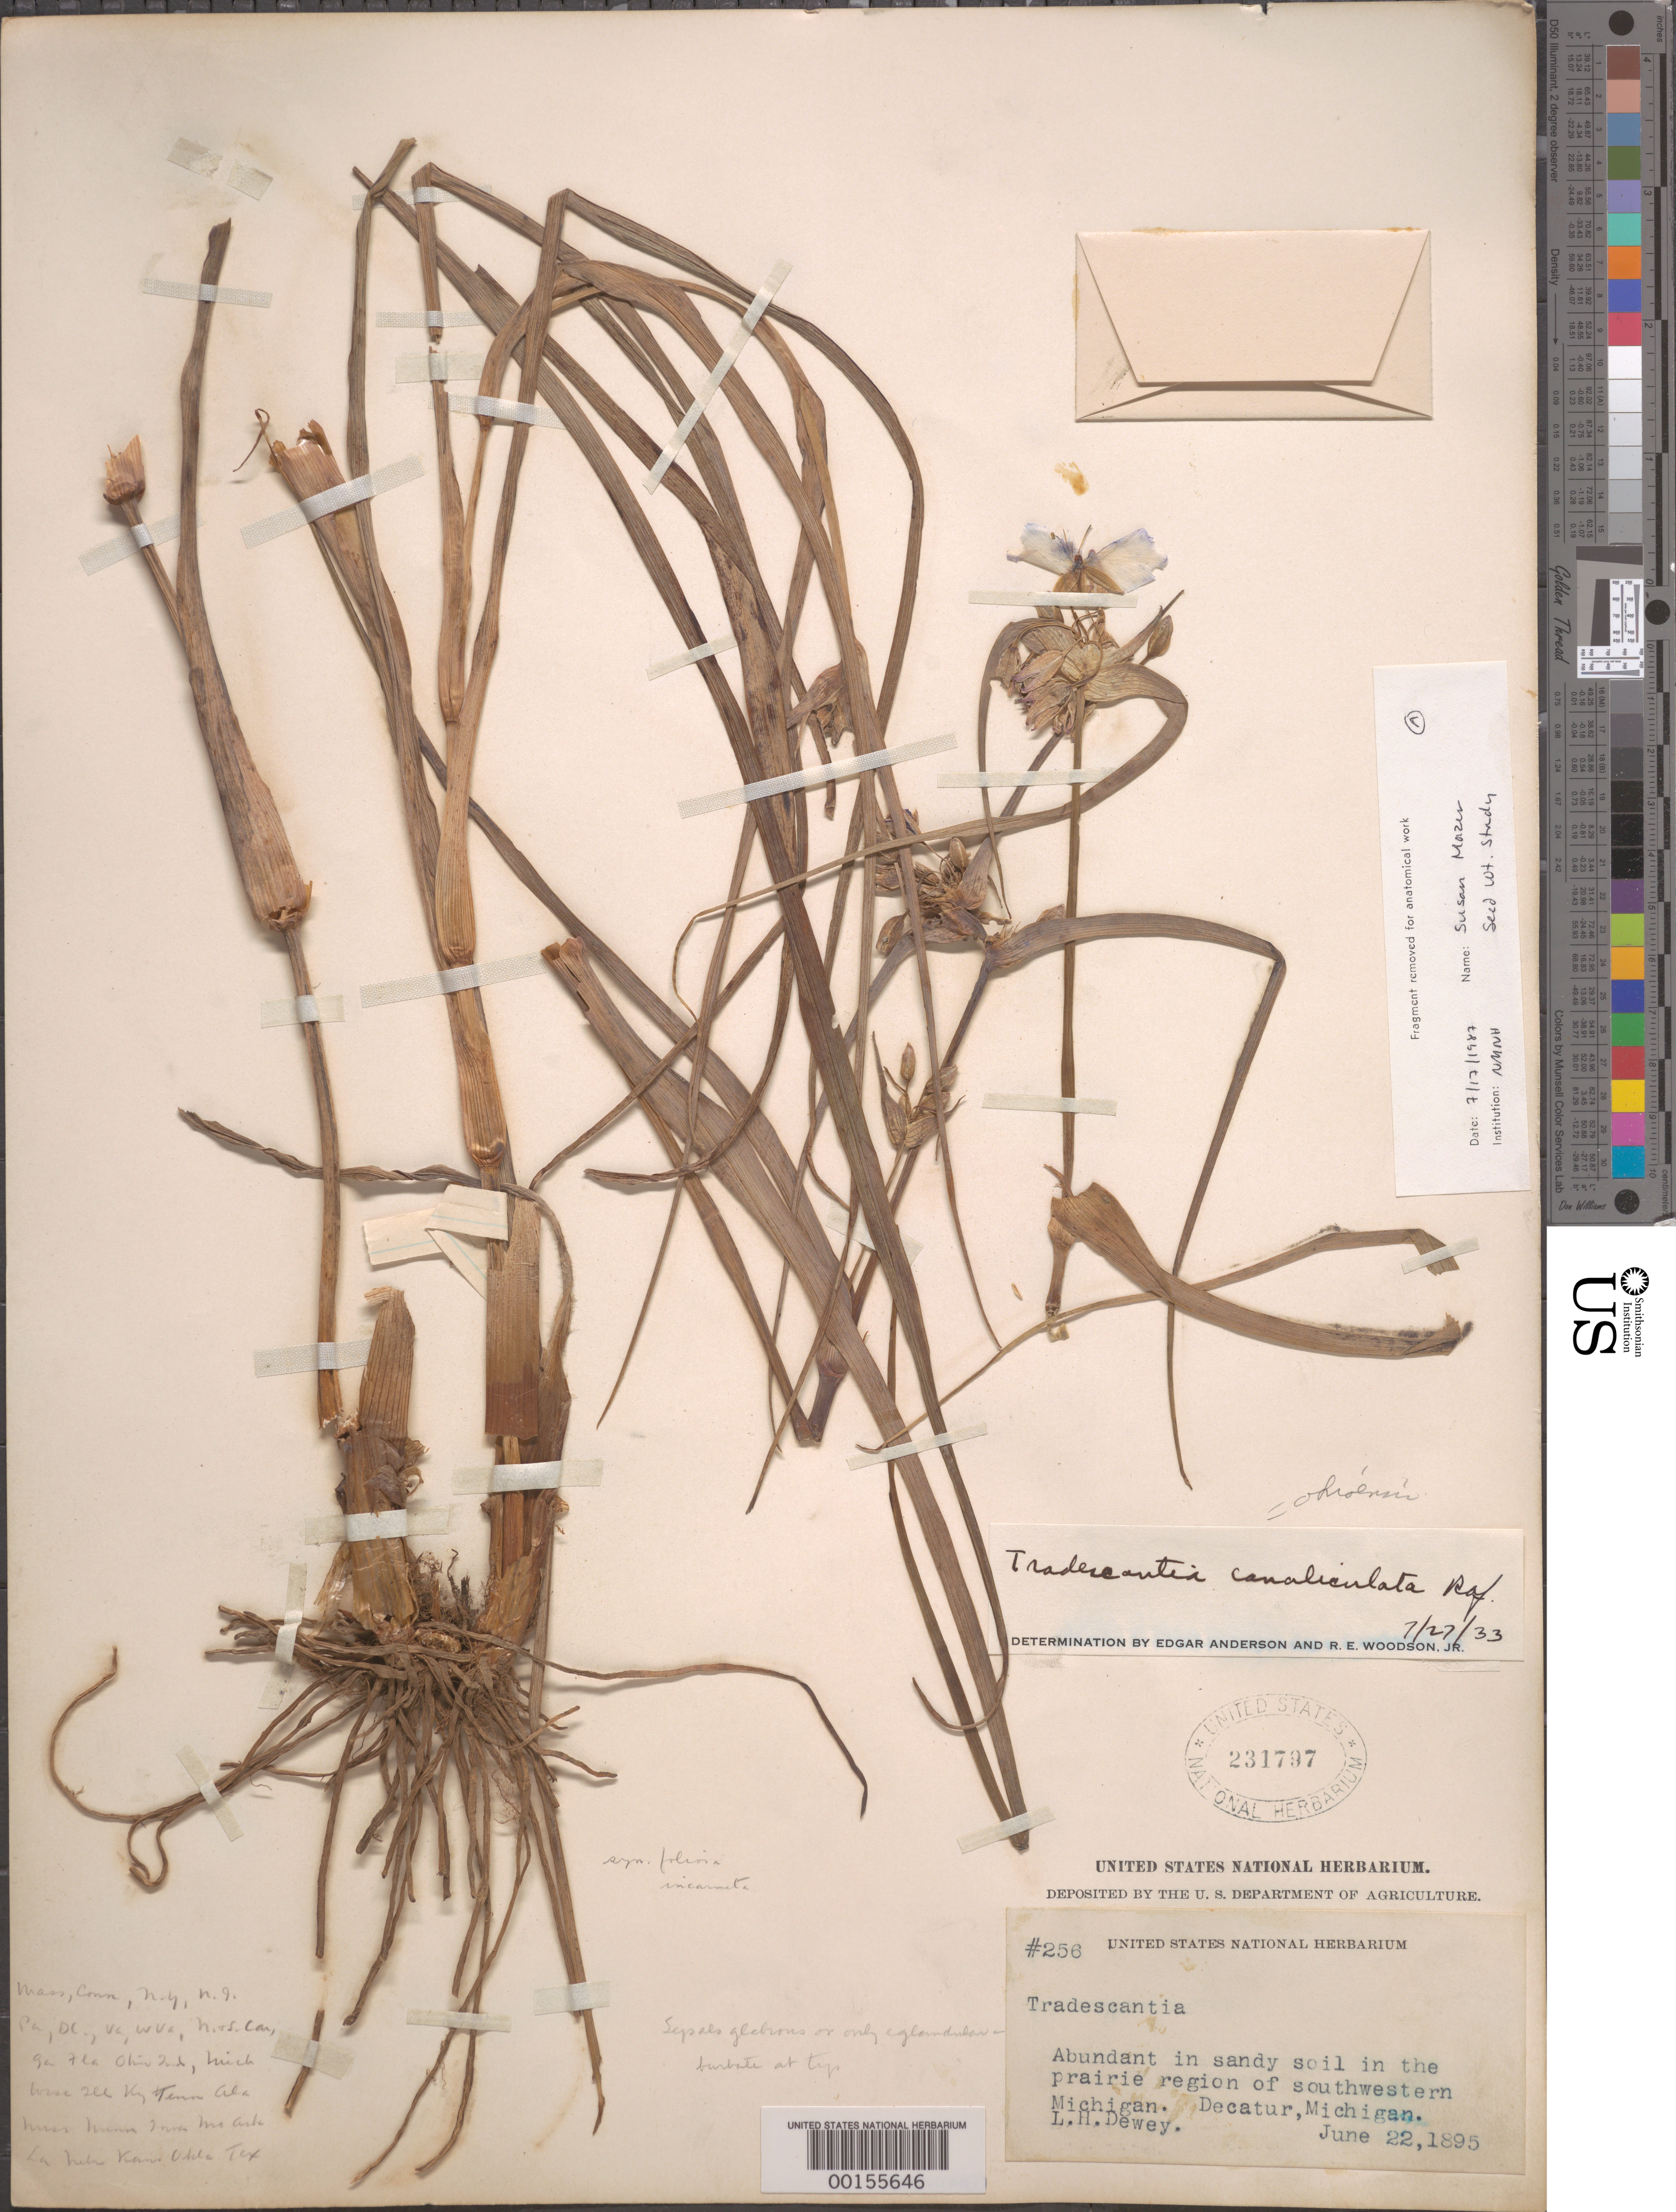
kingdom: Plantae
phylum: Tracheophyta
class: Liliopsida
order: Commelinales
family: Commelinaceae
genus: Tradescantia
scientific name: Tradescantia ohiensis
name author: Raf.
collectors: L. H. Dewey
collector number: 258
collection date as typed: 22 Jun 1895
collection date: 1895-06-22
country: United States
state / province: Michigan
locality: Decatur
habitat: Sandy soil, prairie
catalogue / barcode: US 231797